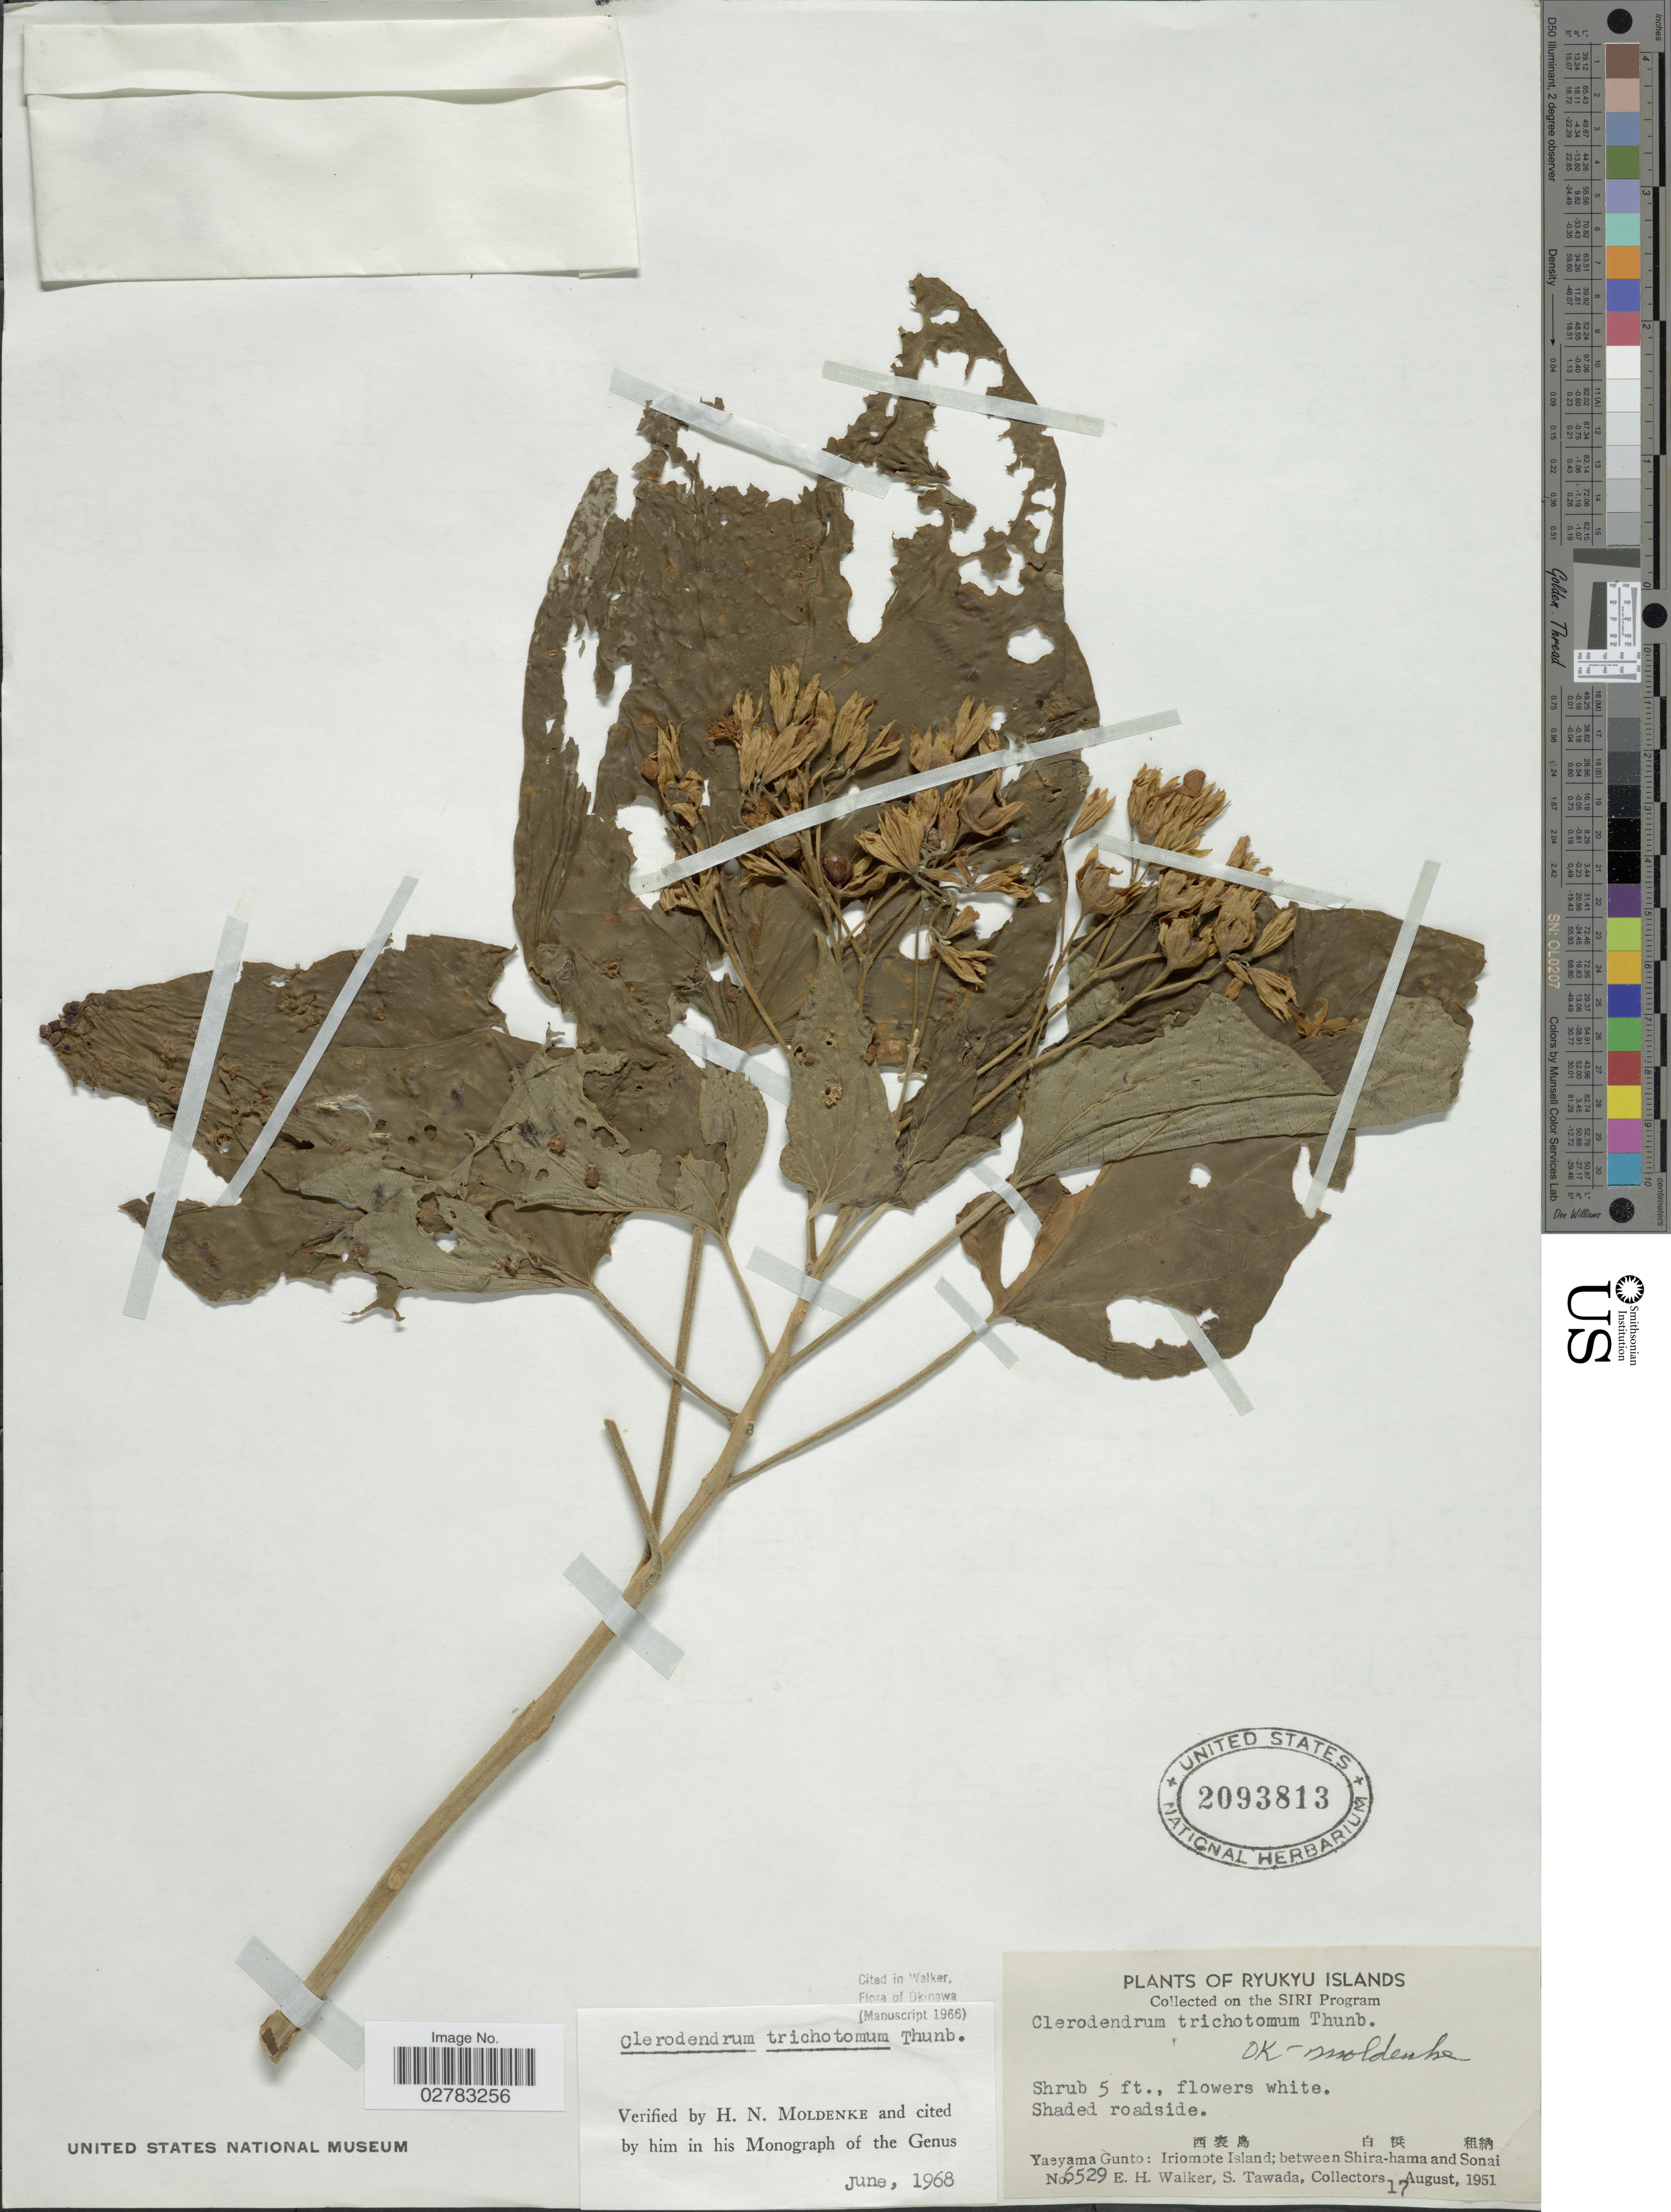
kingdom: Plantae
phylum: Tracheophyta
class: Magnoliopsida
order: Lamiales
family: Lamiaceae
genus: Clerodendrum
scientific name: Clerodendrum trichotomum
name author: Thunb.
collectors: E. H. Walker & S. Tawada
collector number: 6529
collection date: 1951-08-17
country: Japan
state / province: Okinawa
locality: Ryukyu Islands, Yaeyama Gunto: Iriomote Island; between Shira-hama and Sonai.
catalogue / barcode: US 2093813